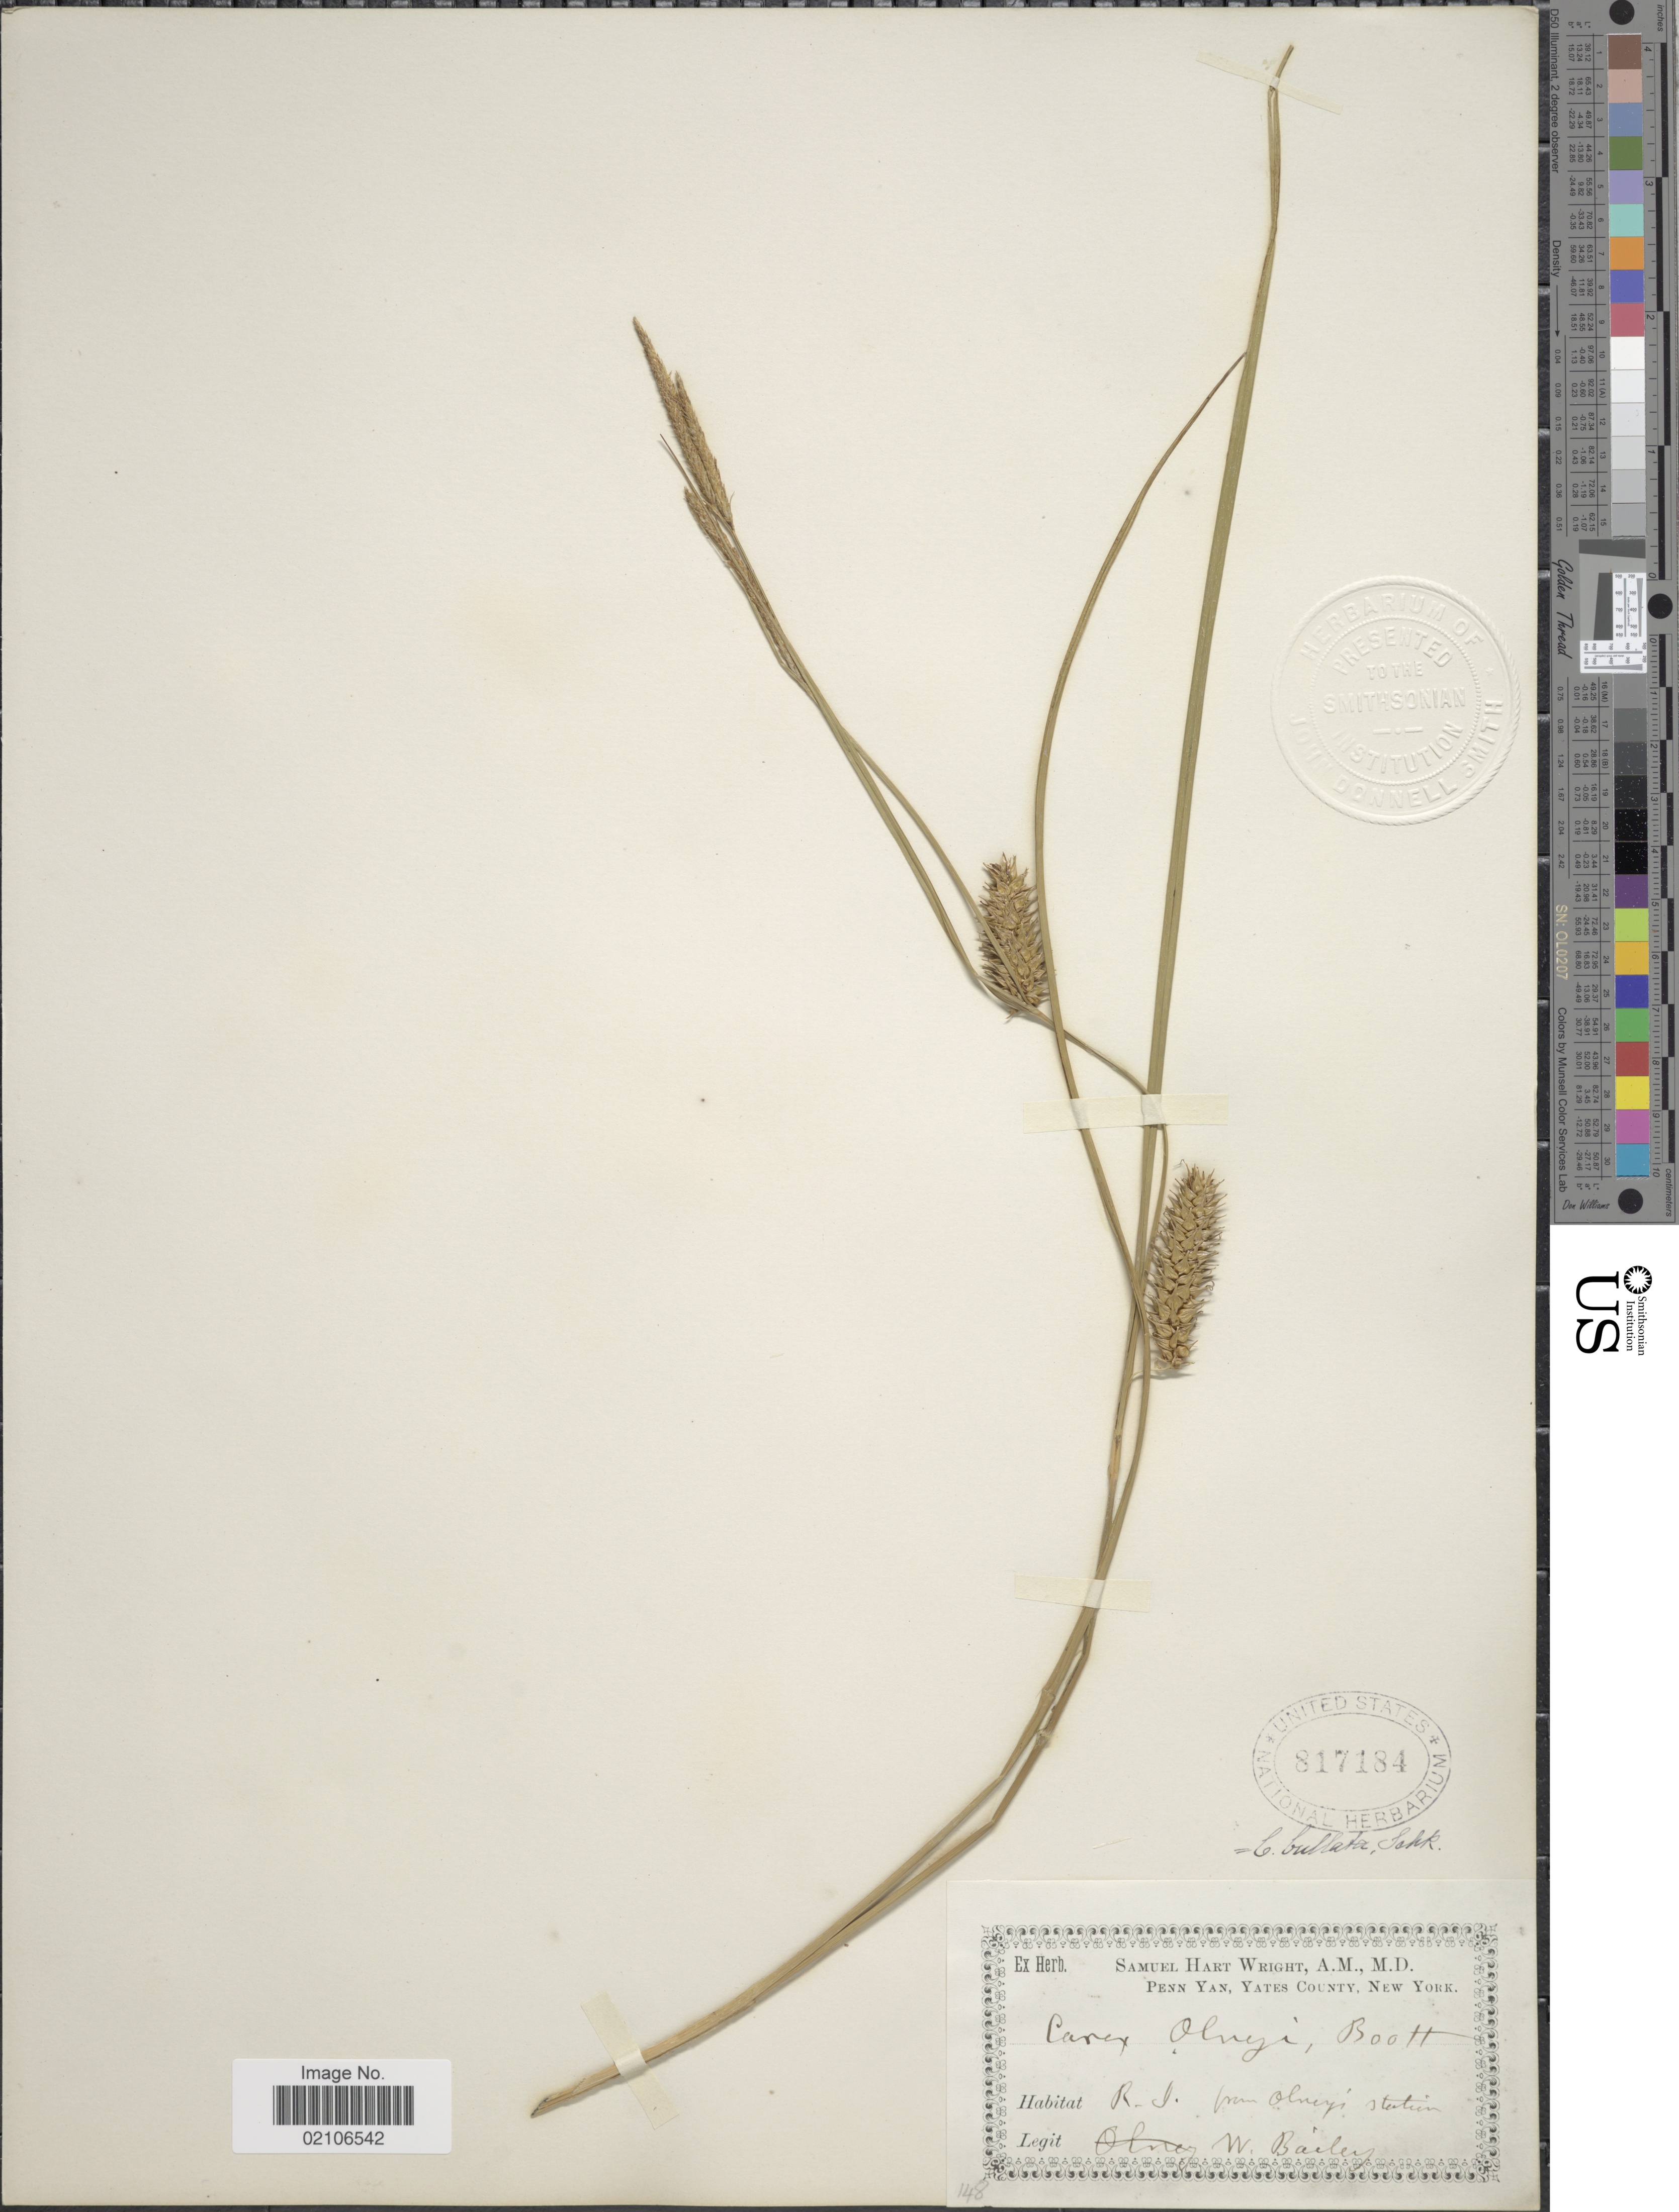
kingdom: Plantae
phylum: Tracheophyta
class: Liliopsida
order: Poales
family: Cyperaceae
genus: Carex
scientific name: Carex bullata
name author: Schkuhr ex Willd.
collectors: W. Bailey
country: United States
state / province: Rhode Island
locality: From Olney's Station.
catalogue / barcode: US 817184